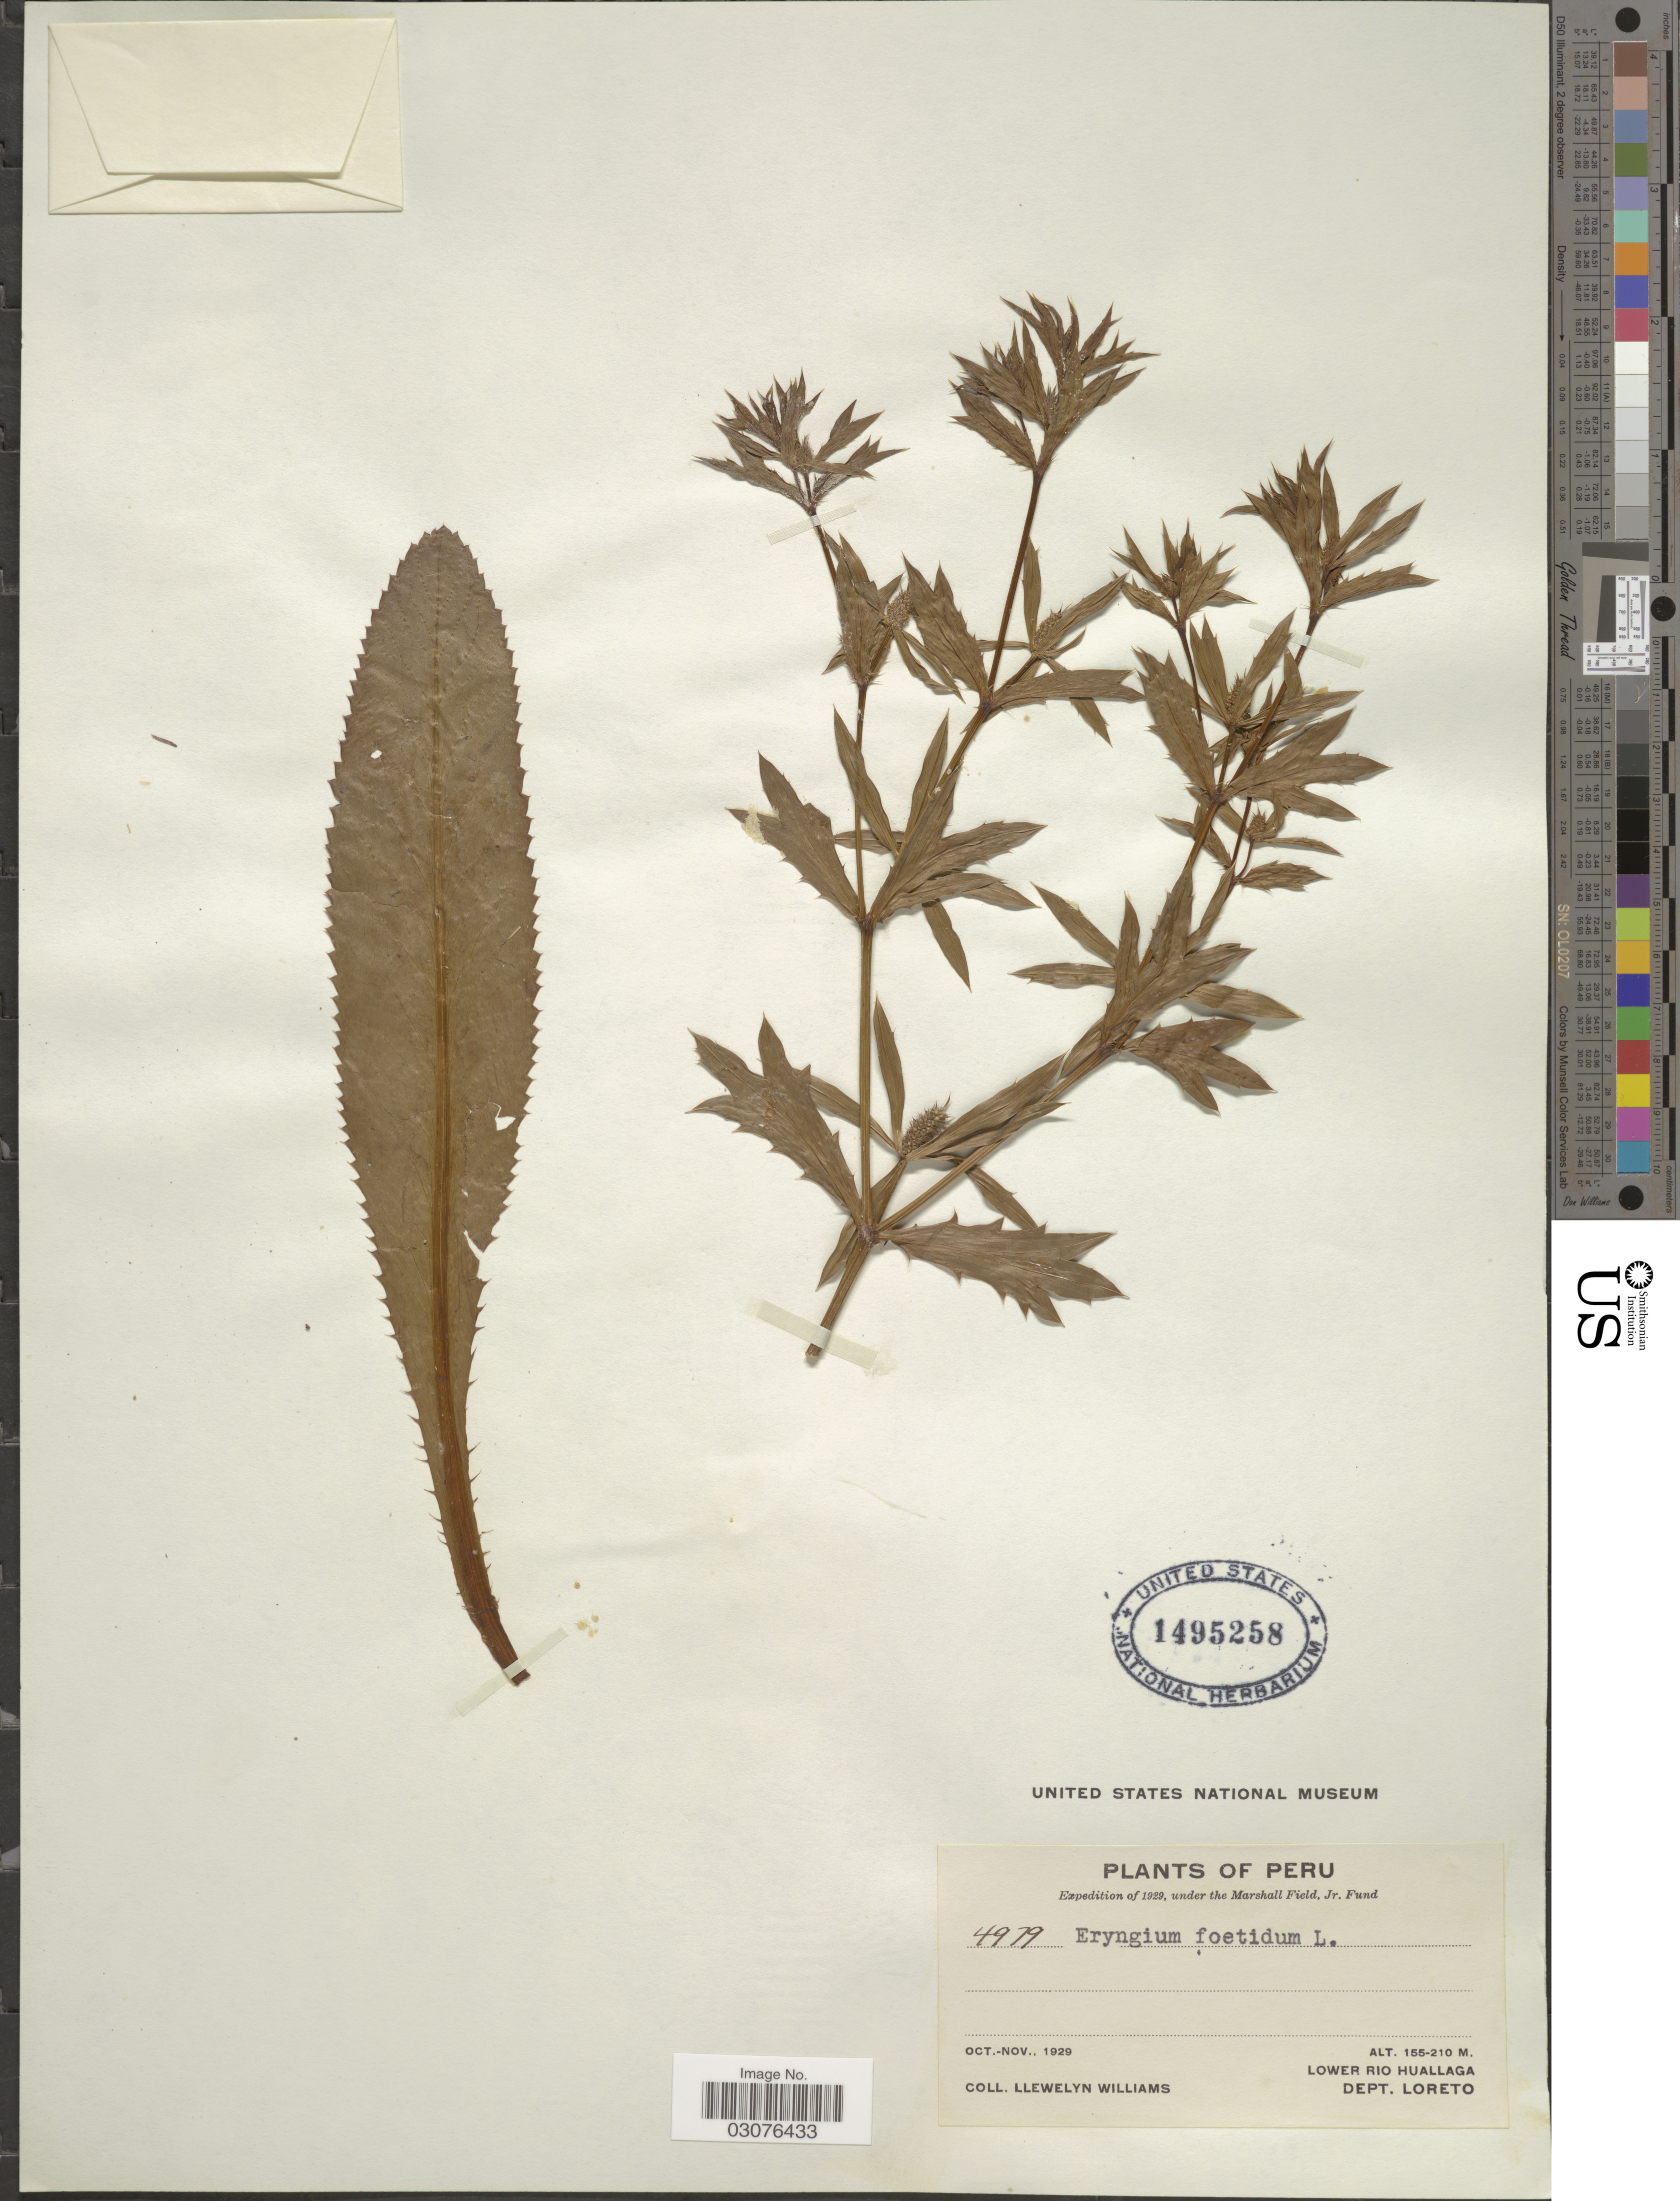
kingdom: Plantae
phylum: Tracheophyta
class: Magnoliopsida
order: Apiales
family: Apiaceae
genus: Eryngium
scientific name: Eryngium foetidum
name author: L.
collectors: Ll. Williams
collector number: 4979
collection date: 1929-10/1929-11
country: Peru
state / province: Loreto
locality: Lower Rio Huallaga. Dept. Loreto.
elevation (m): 155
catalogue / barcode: US 1495258